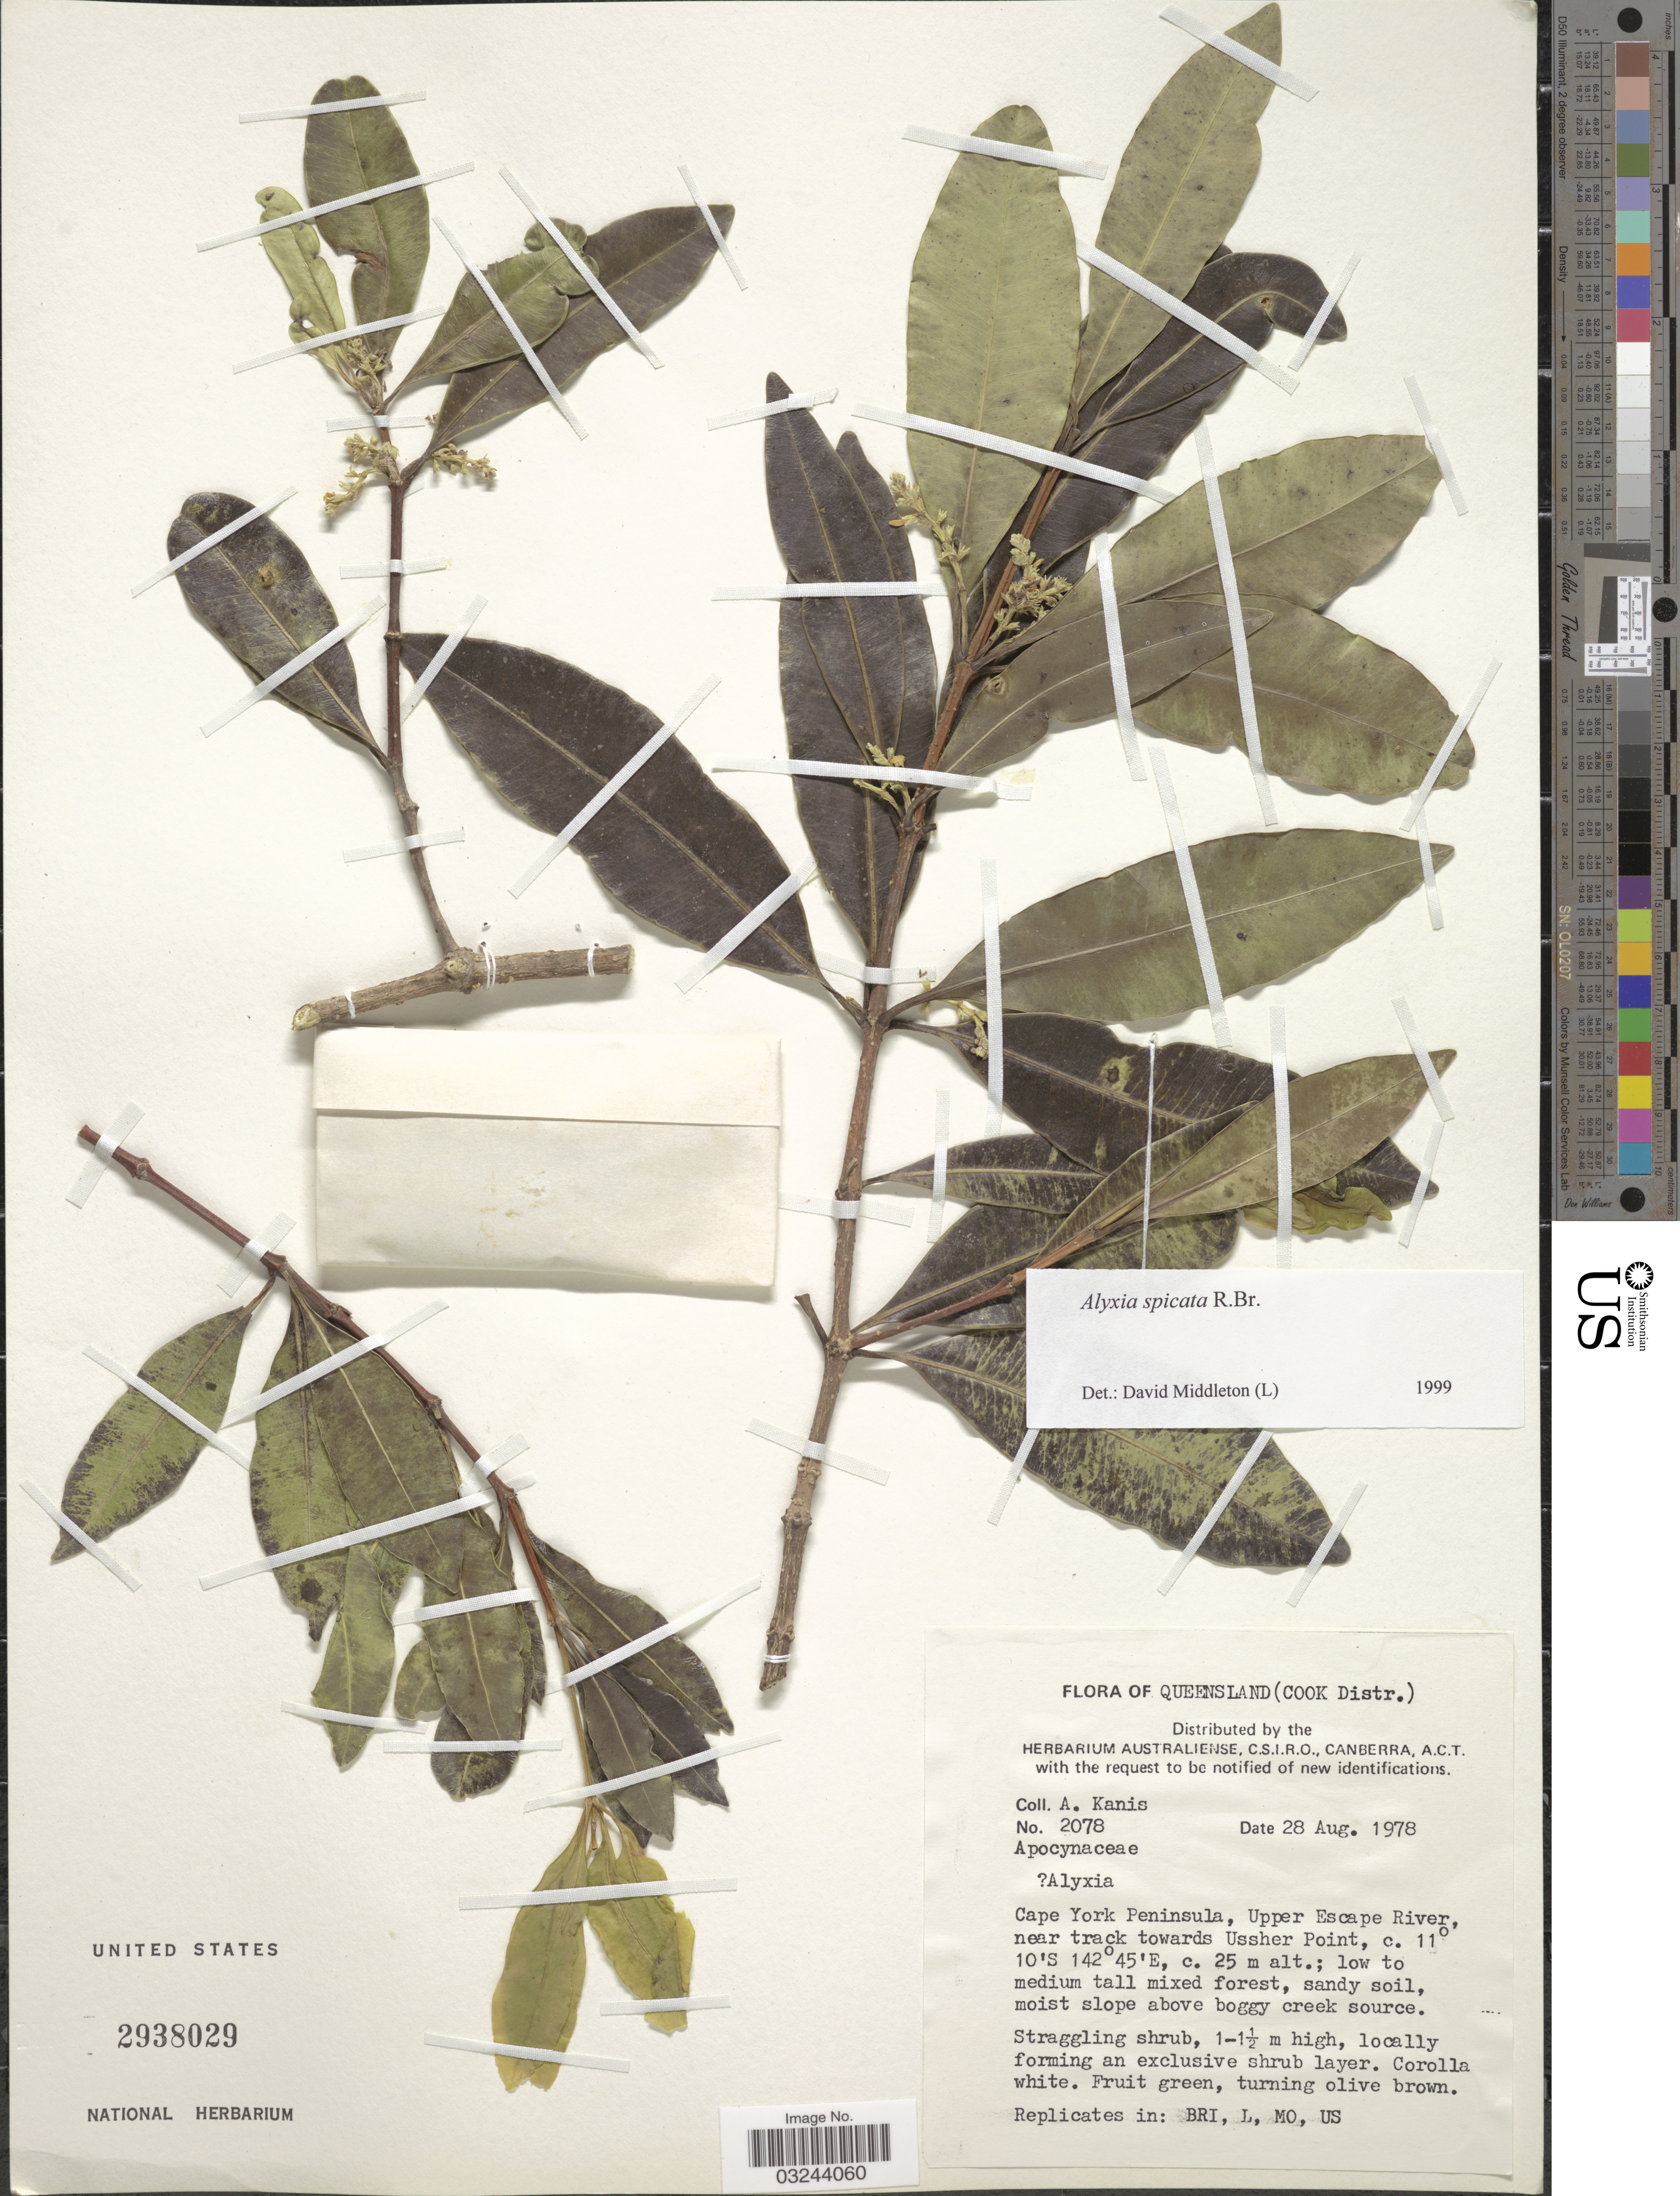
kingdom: Plantae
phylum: Tracheophyta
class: Magnoliopsida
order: Gentianales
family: Apocynaceae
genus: Alyxia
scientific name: Alyxia spicata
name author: R. Br.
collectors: A. Kanis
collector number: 2078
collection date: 1978-08-28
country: Australia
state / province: Queensland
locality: (Cook Distr.), Cape York Peninsula, Upper Escape River, near track towards Ussher Point.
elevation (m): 25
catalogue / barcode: US 2938029